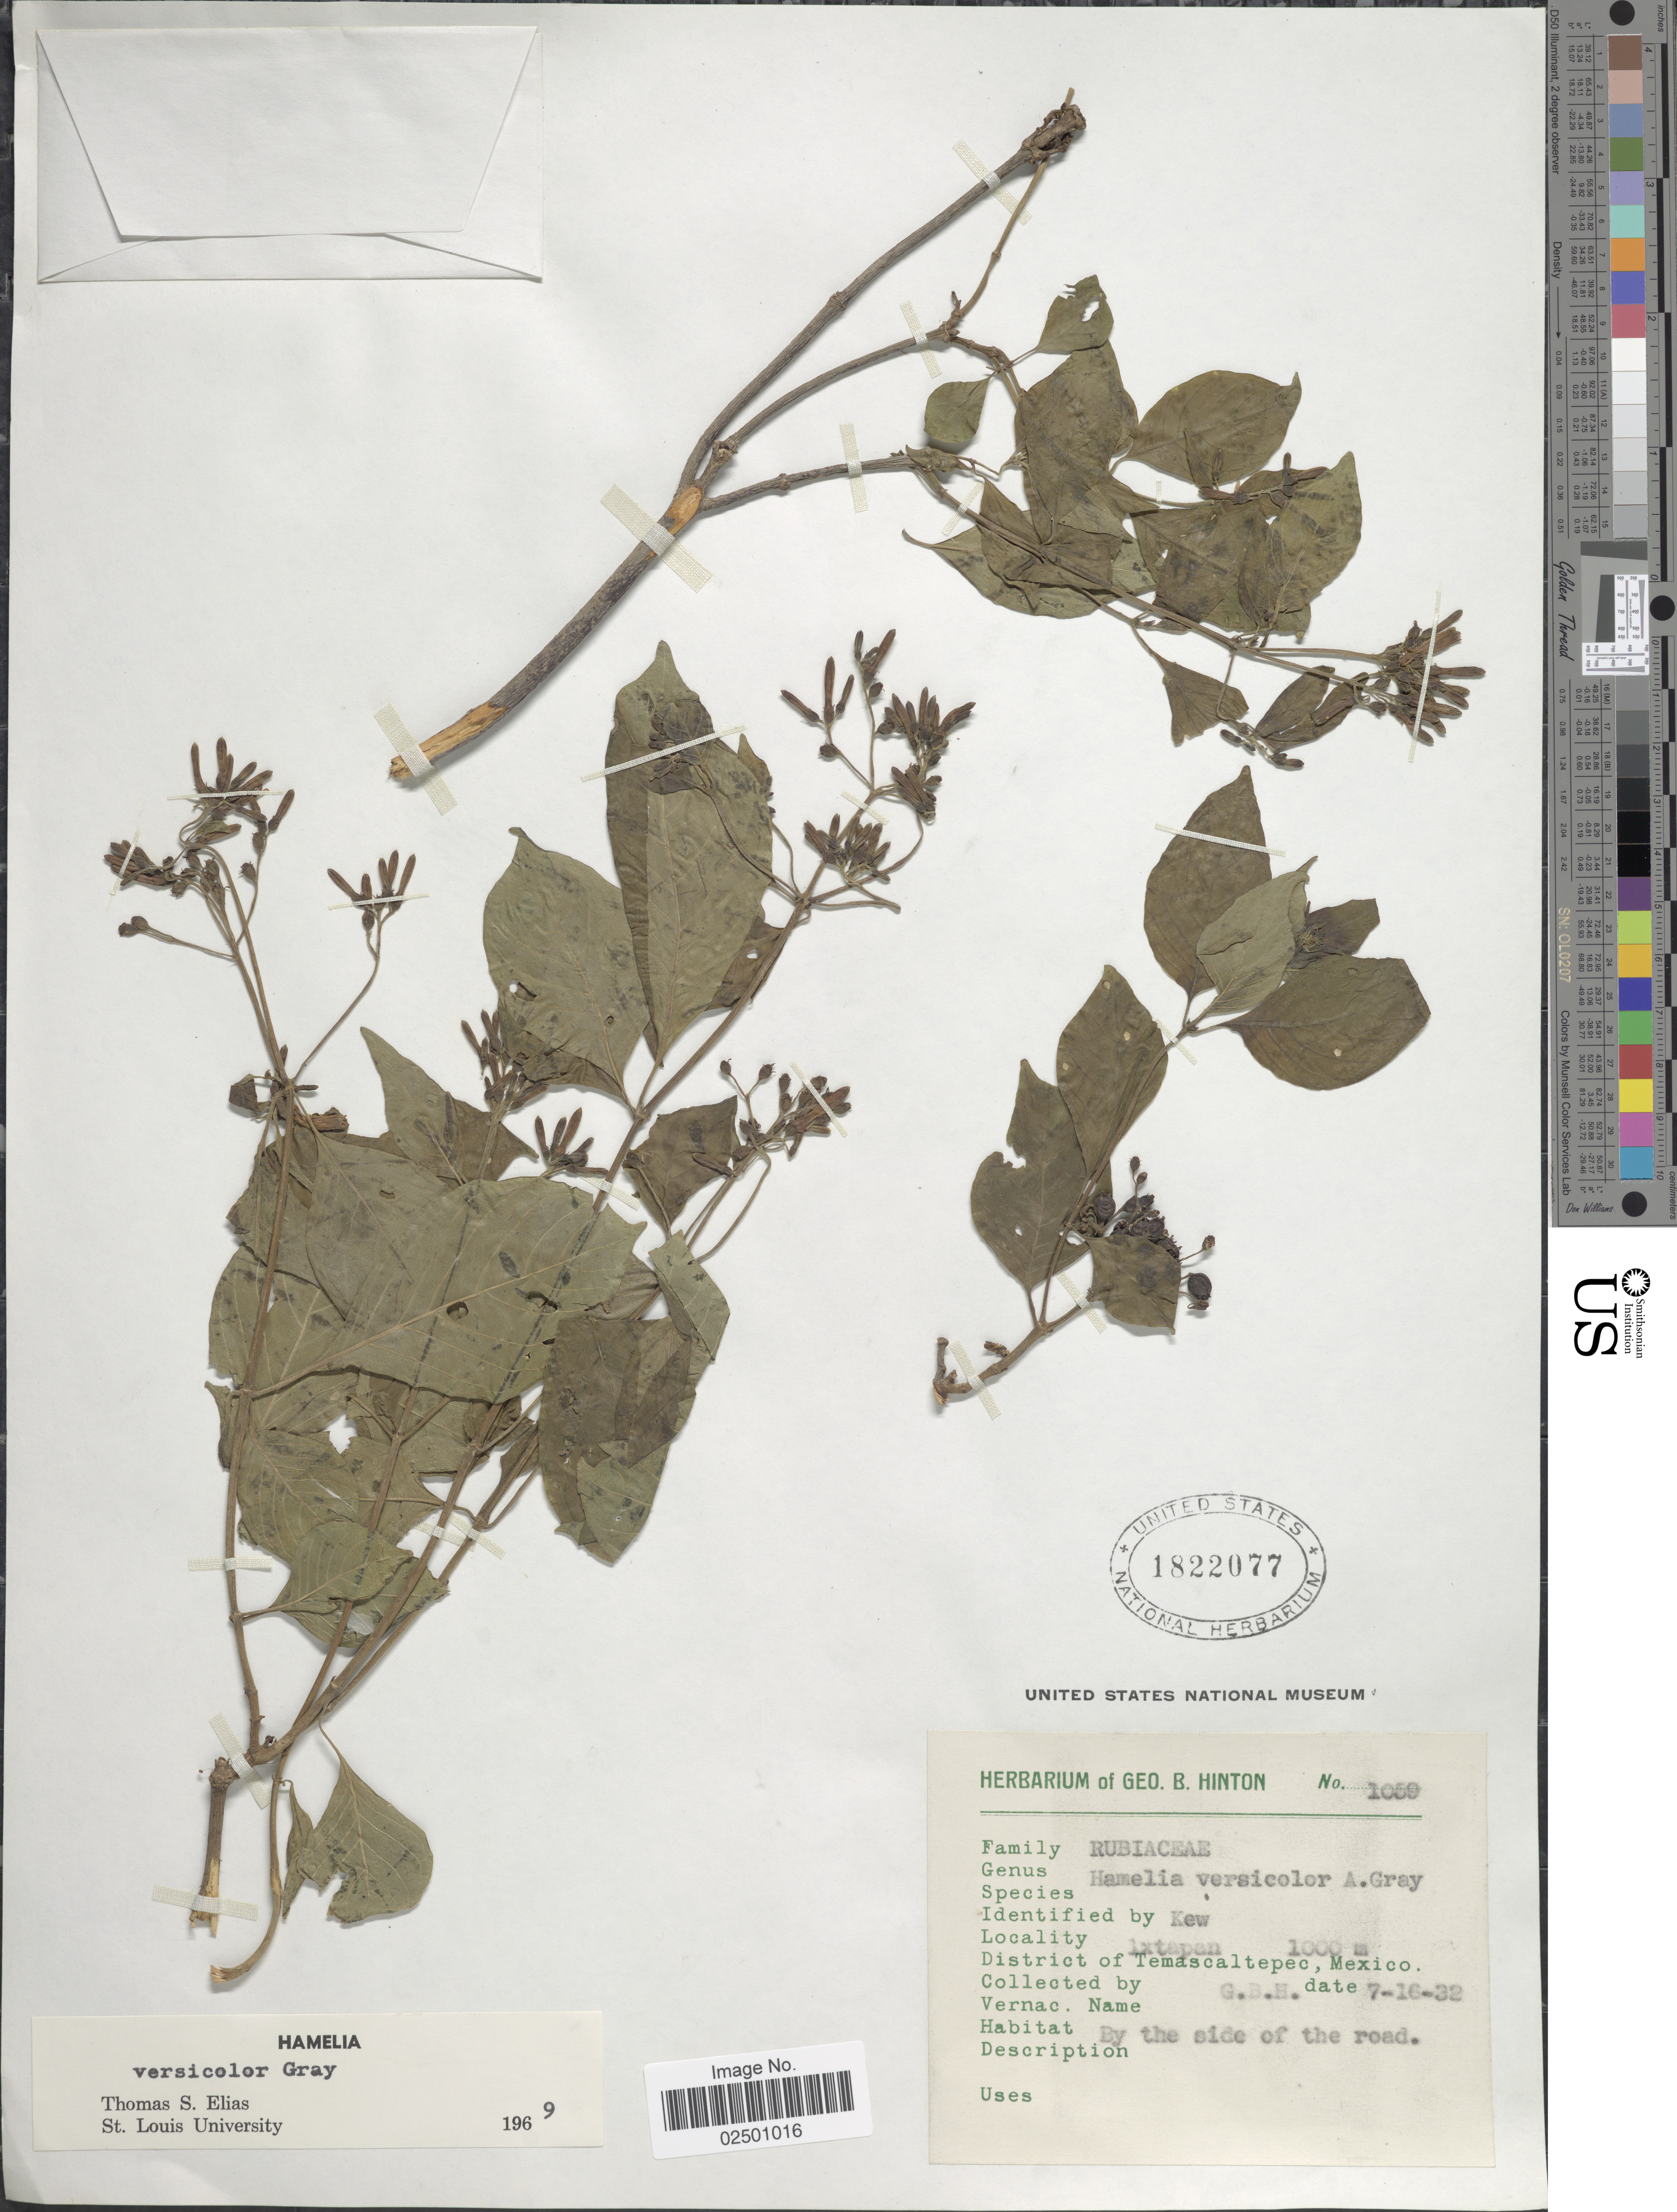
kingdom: Plantae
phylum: Tracheophyta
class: Magnoliopsida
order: Gentianales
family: Rubiaceae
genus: Hamelia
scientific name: Hamelia versicolor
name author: A. Gray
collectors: G. B. Hinton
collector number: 1059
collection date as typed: Transcribed d/m/y: 16/7/32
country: Mexico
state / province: México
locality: Ixtapan. District of Temascaltepec, Mexico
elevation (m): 1000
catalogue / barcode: US 1822077